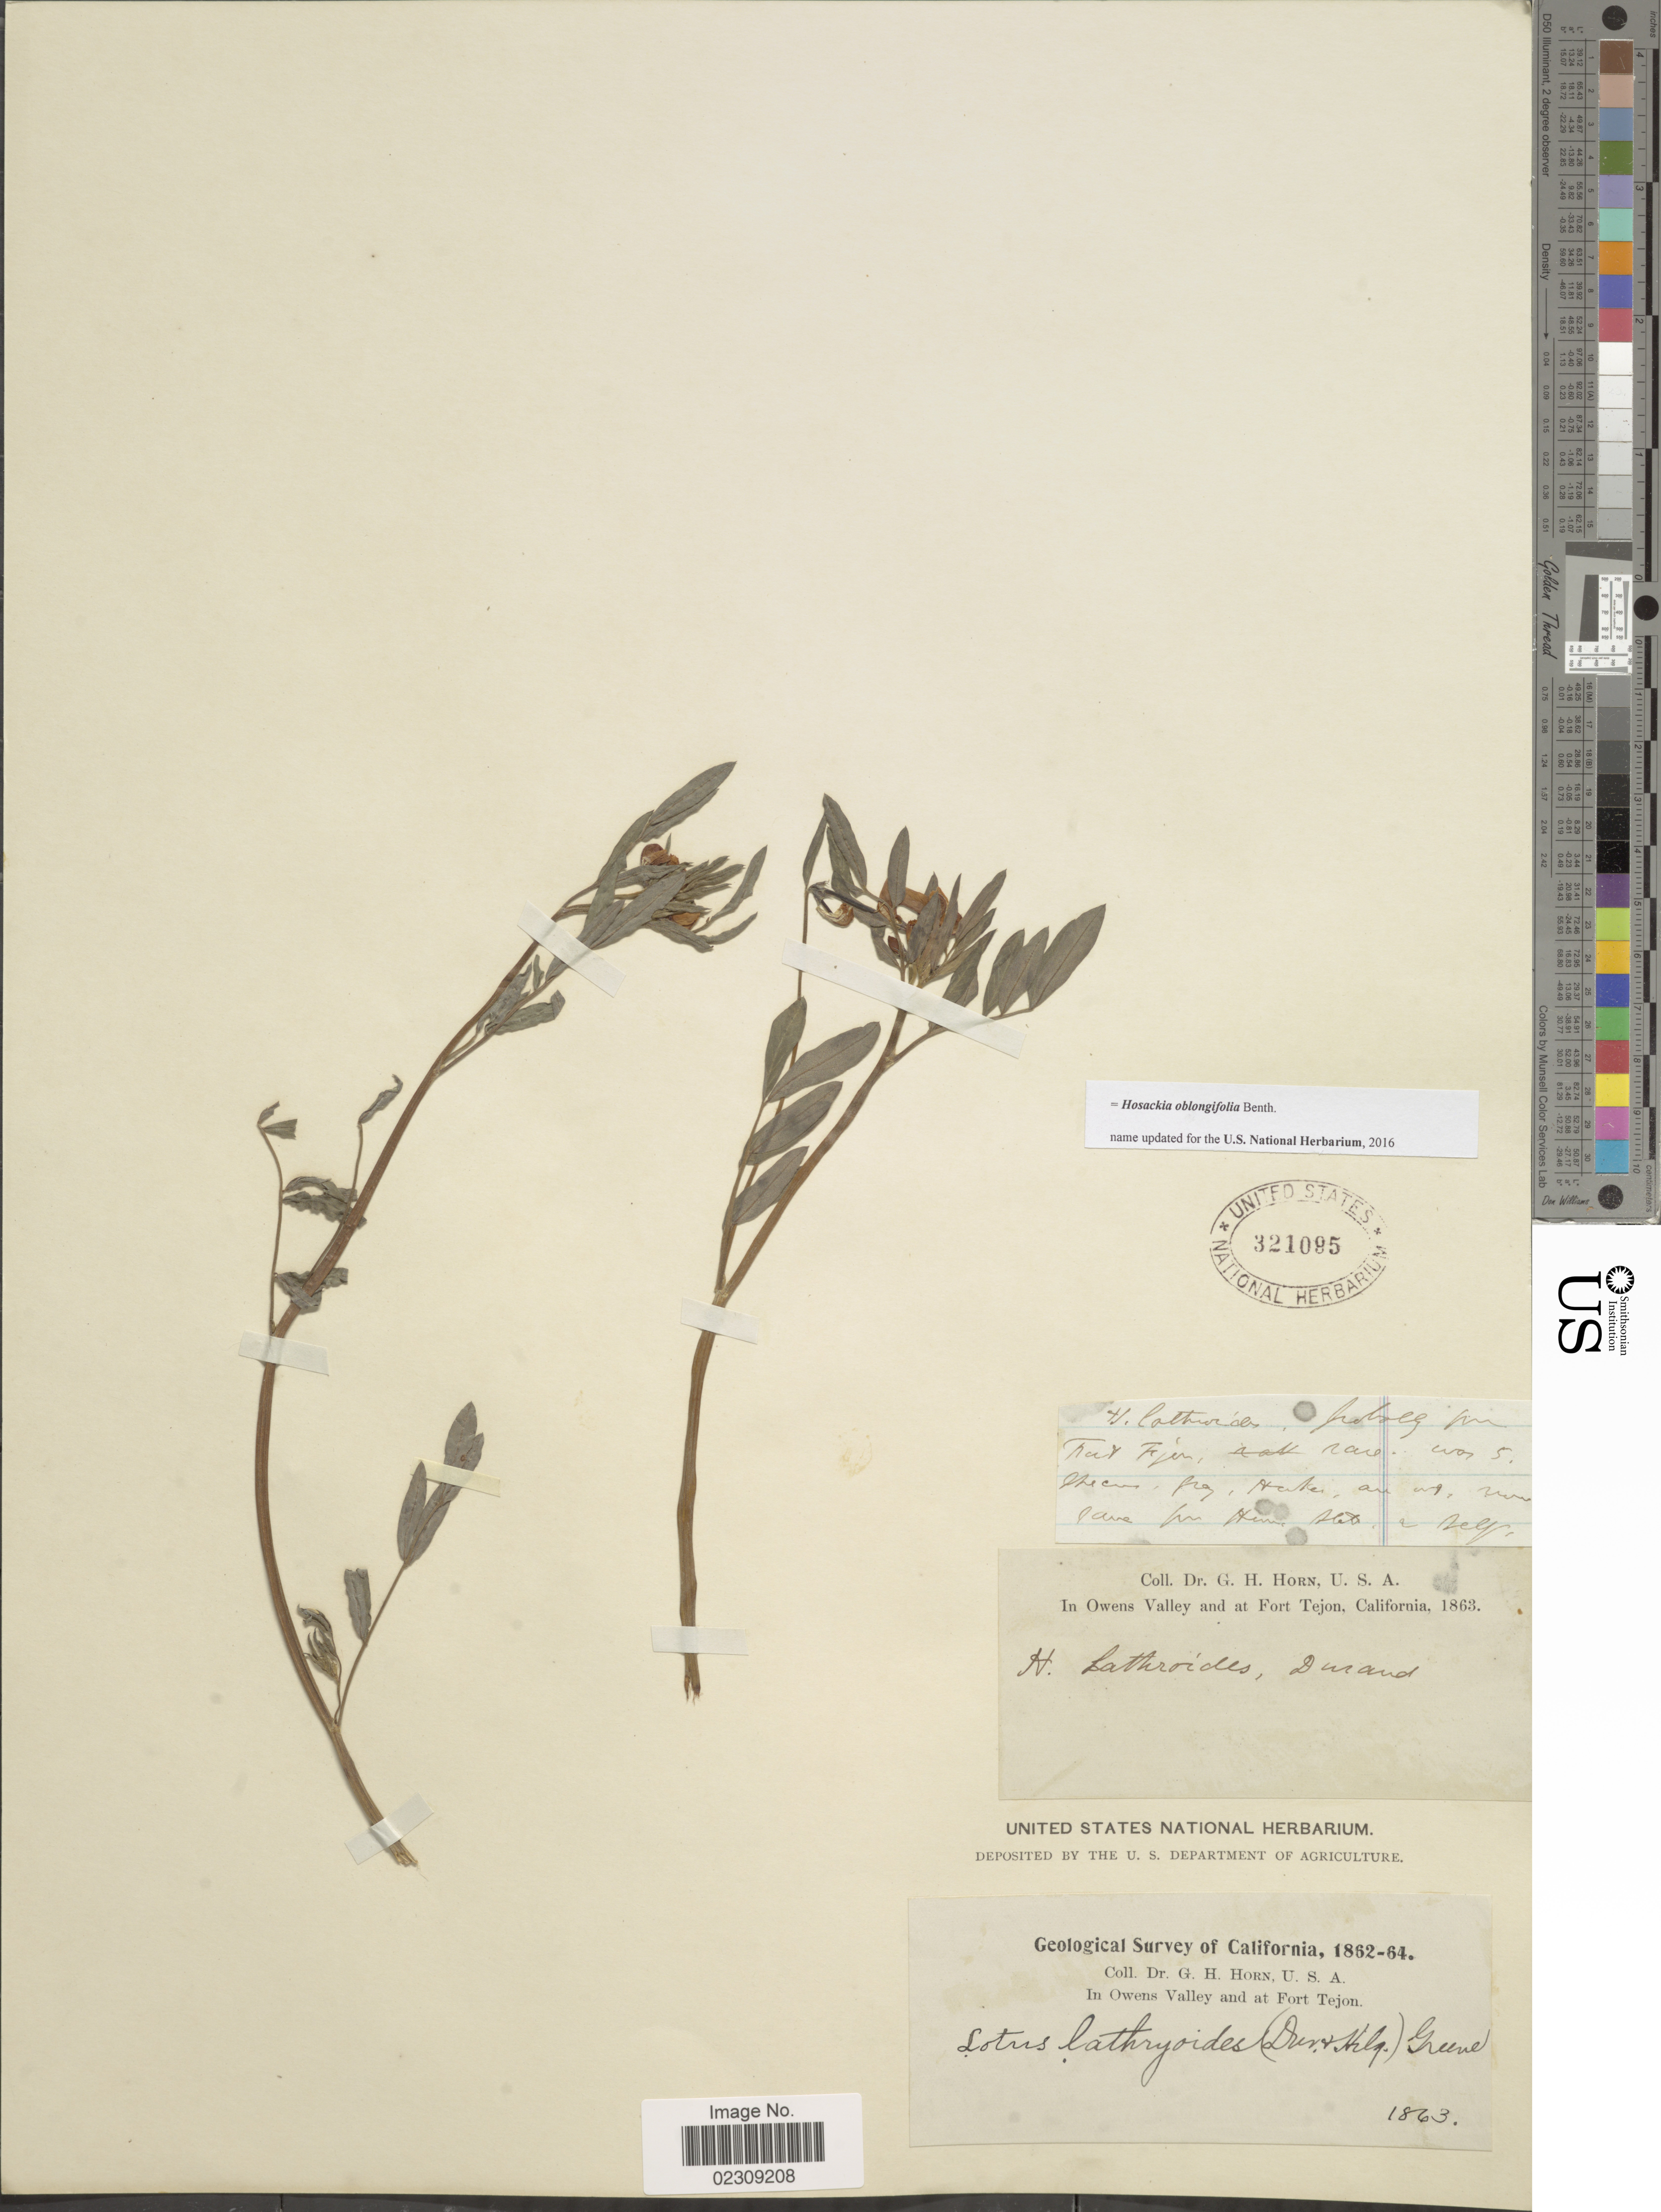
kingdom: Plantae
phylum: Tracheophyta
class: Magnoliopsida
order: Fabales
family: Fabaceae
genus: Hosackia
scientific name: Hosackia oblongifolia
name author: Benth.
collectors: G. Horn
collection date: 1863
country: United States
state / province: California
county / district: Kern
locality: In Owens Valley and at Fort Tejon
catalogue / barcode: US 321085